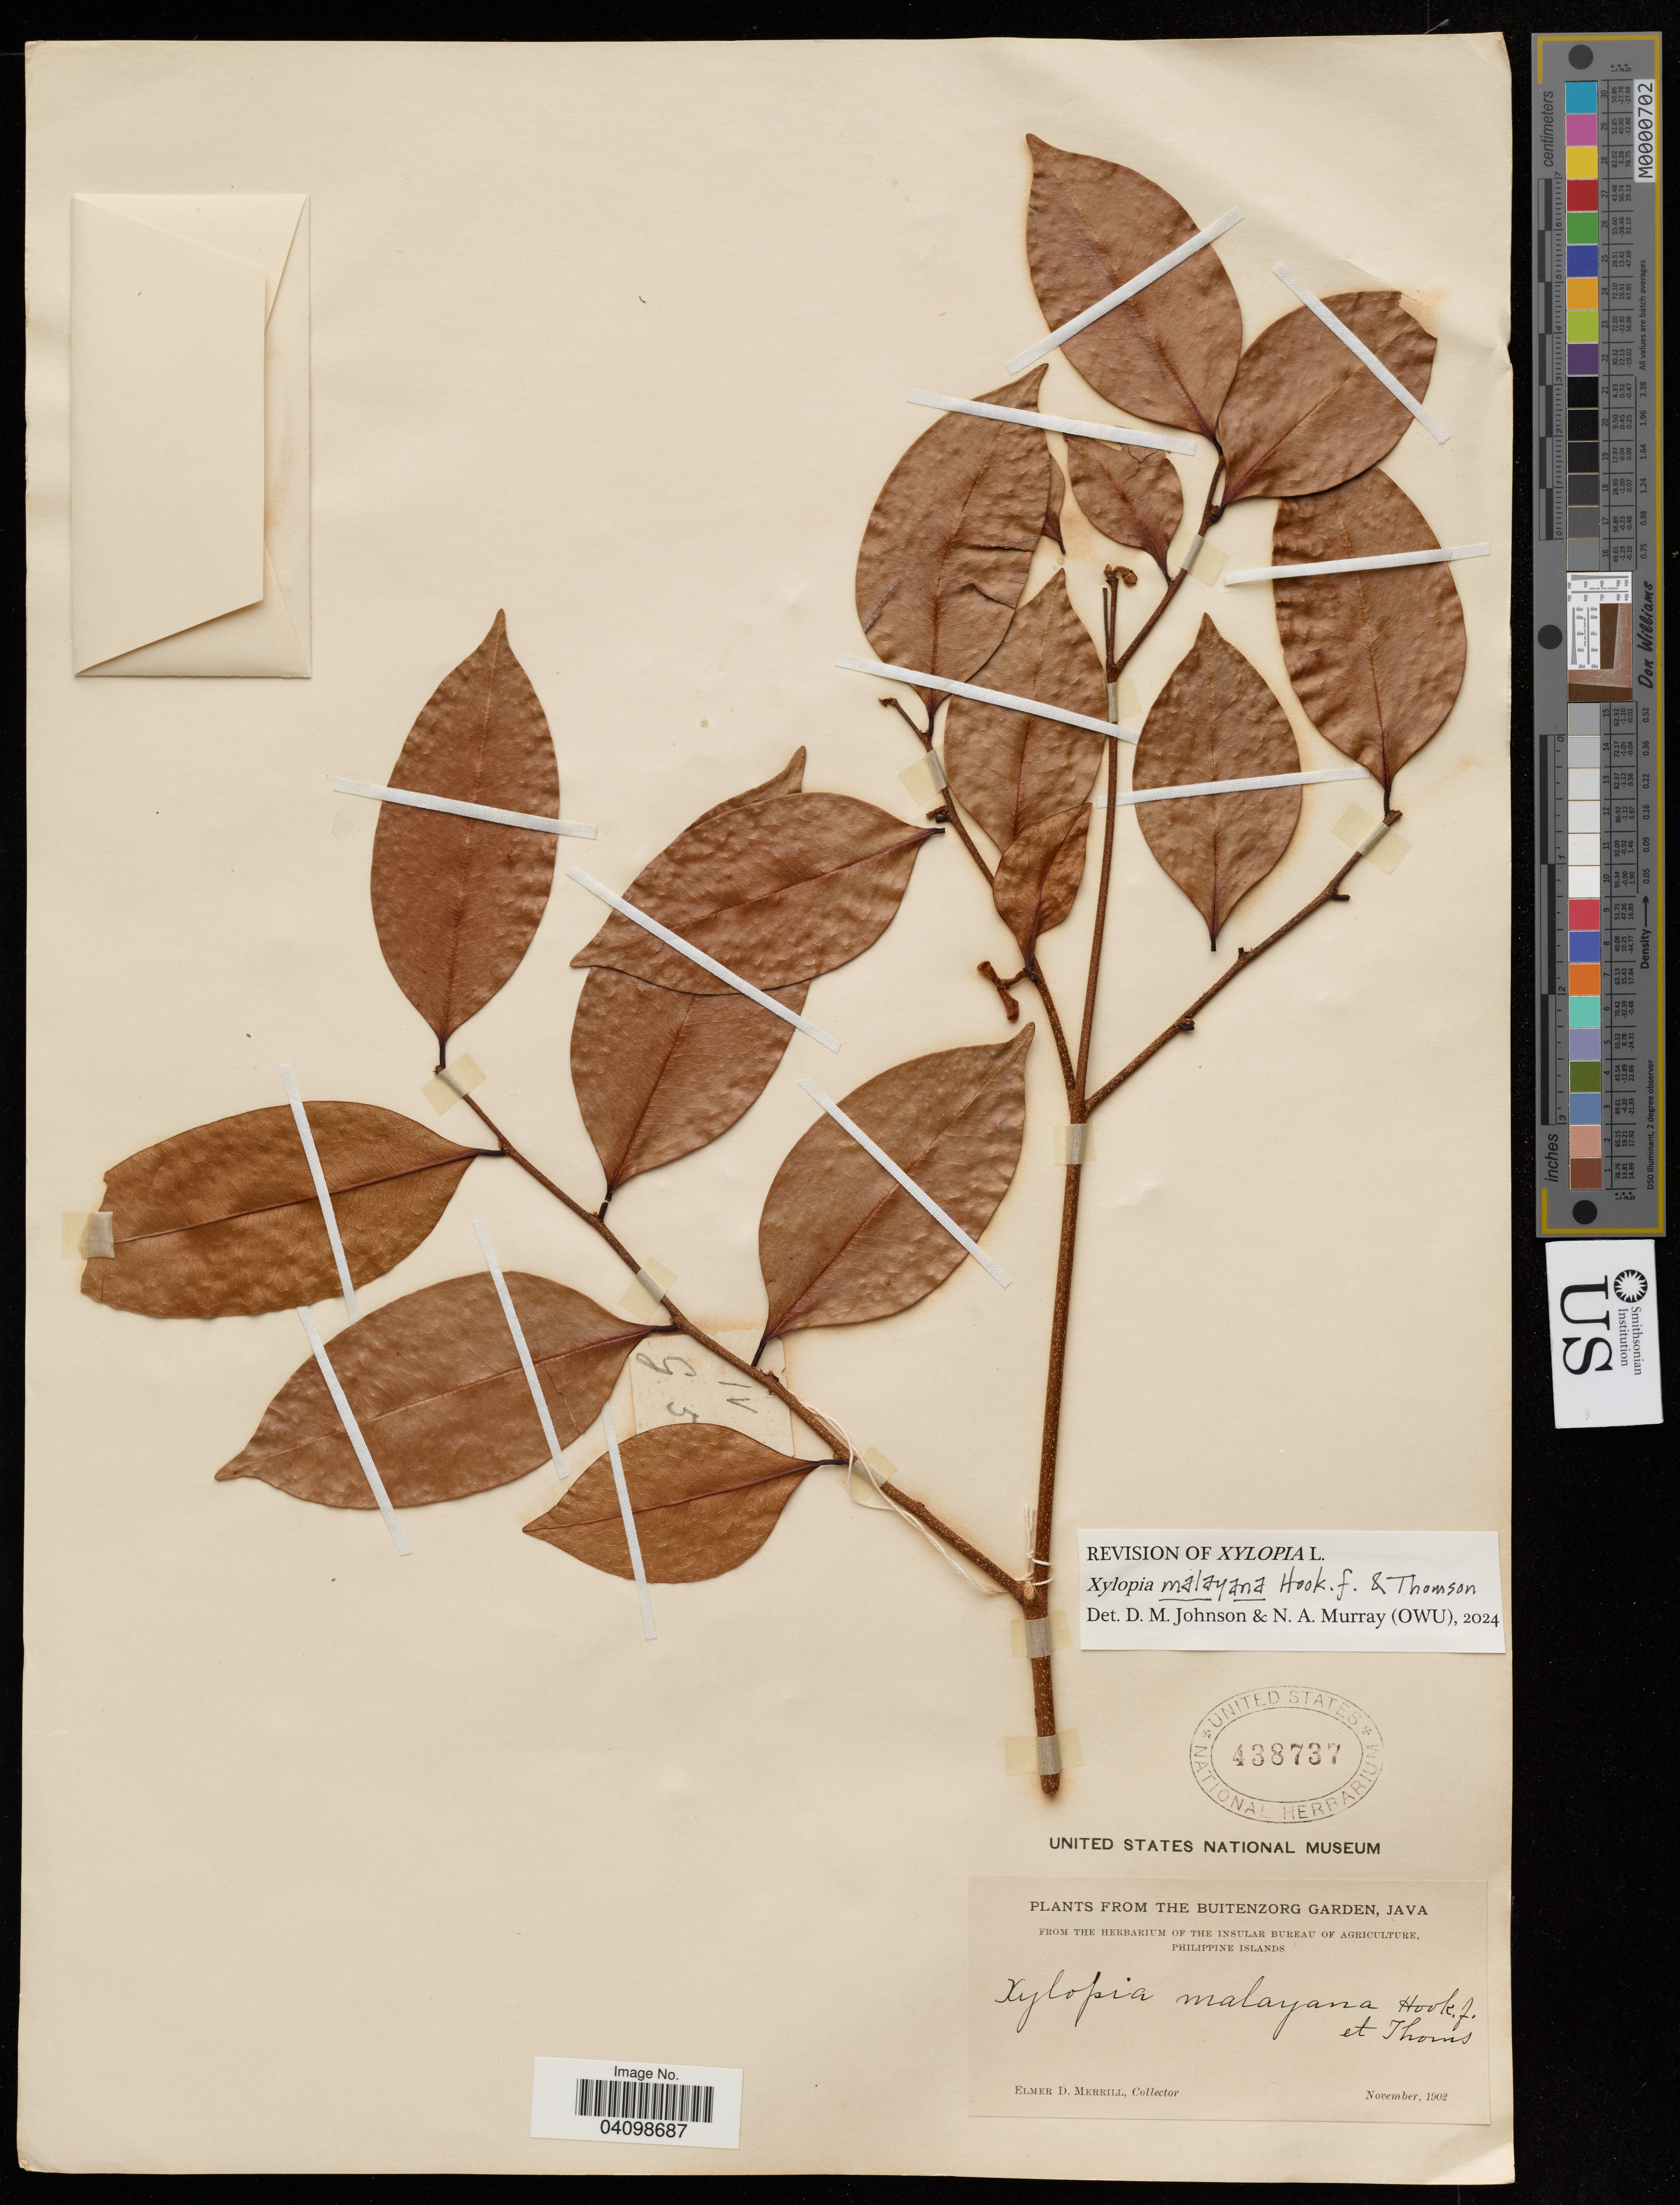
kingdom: Plantae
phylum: Tracheophyta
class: Magnoliopsida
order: Magnoliales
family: Annonaceae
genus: Xylopia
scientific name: Xylopia malayana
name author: Hook. f. & Thomson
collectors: E. Merrill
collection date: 1902-11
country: Indonesia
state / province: Java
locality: Buitenzorg Garden.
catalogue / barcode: US 438737